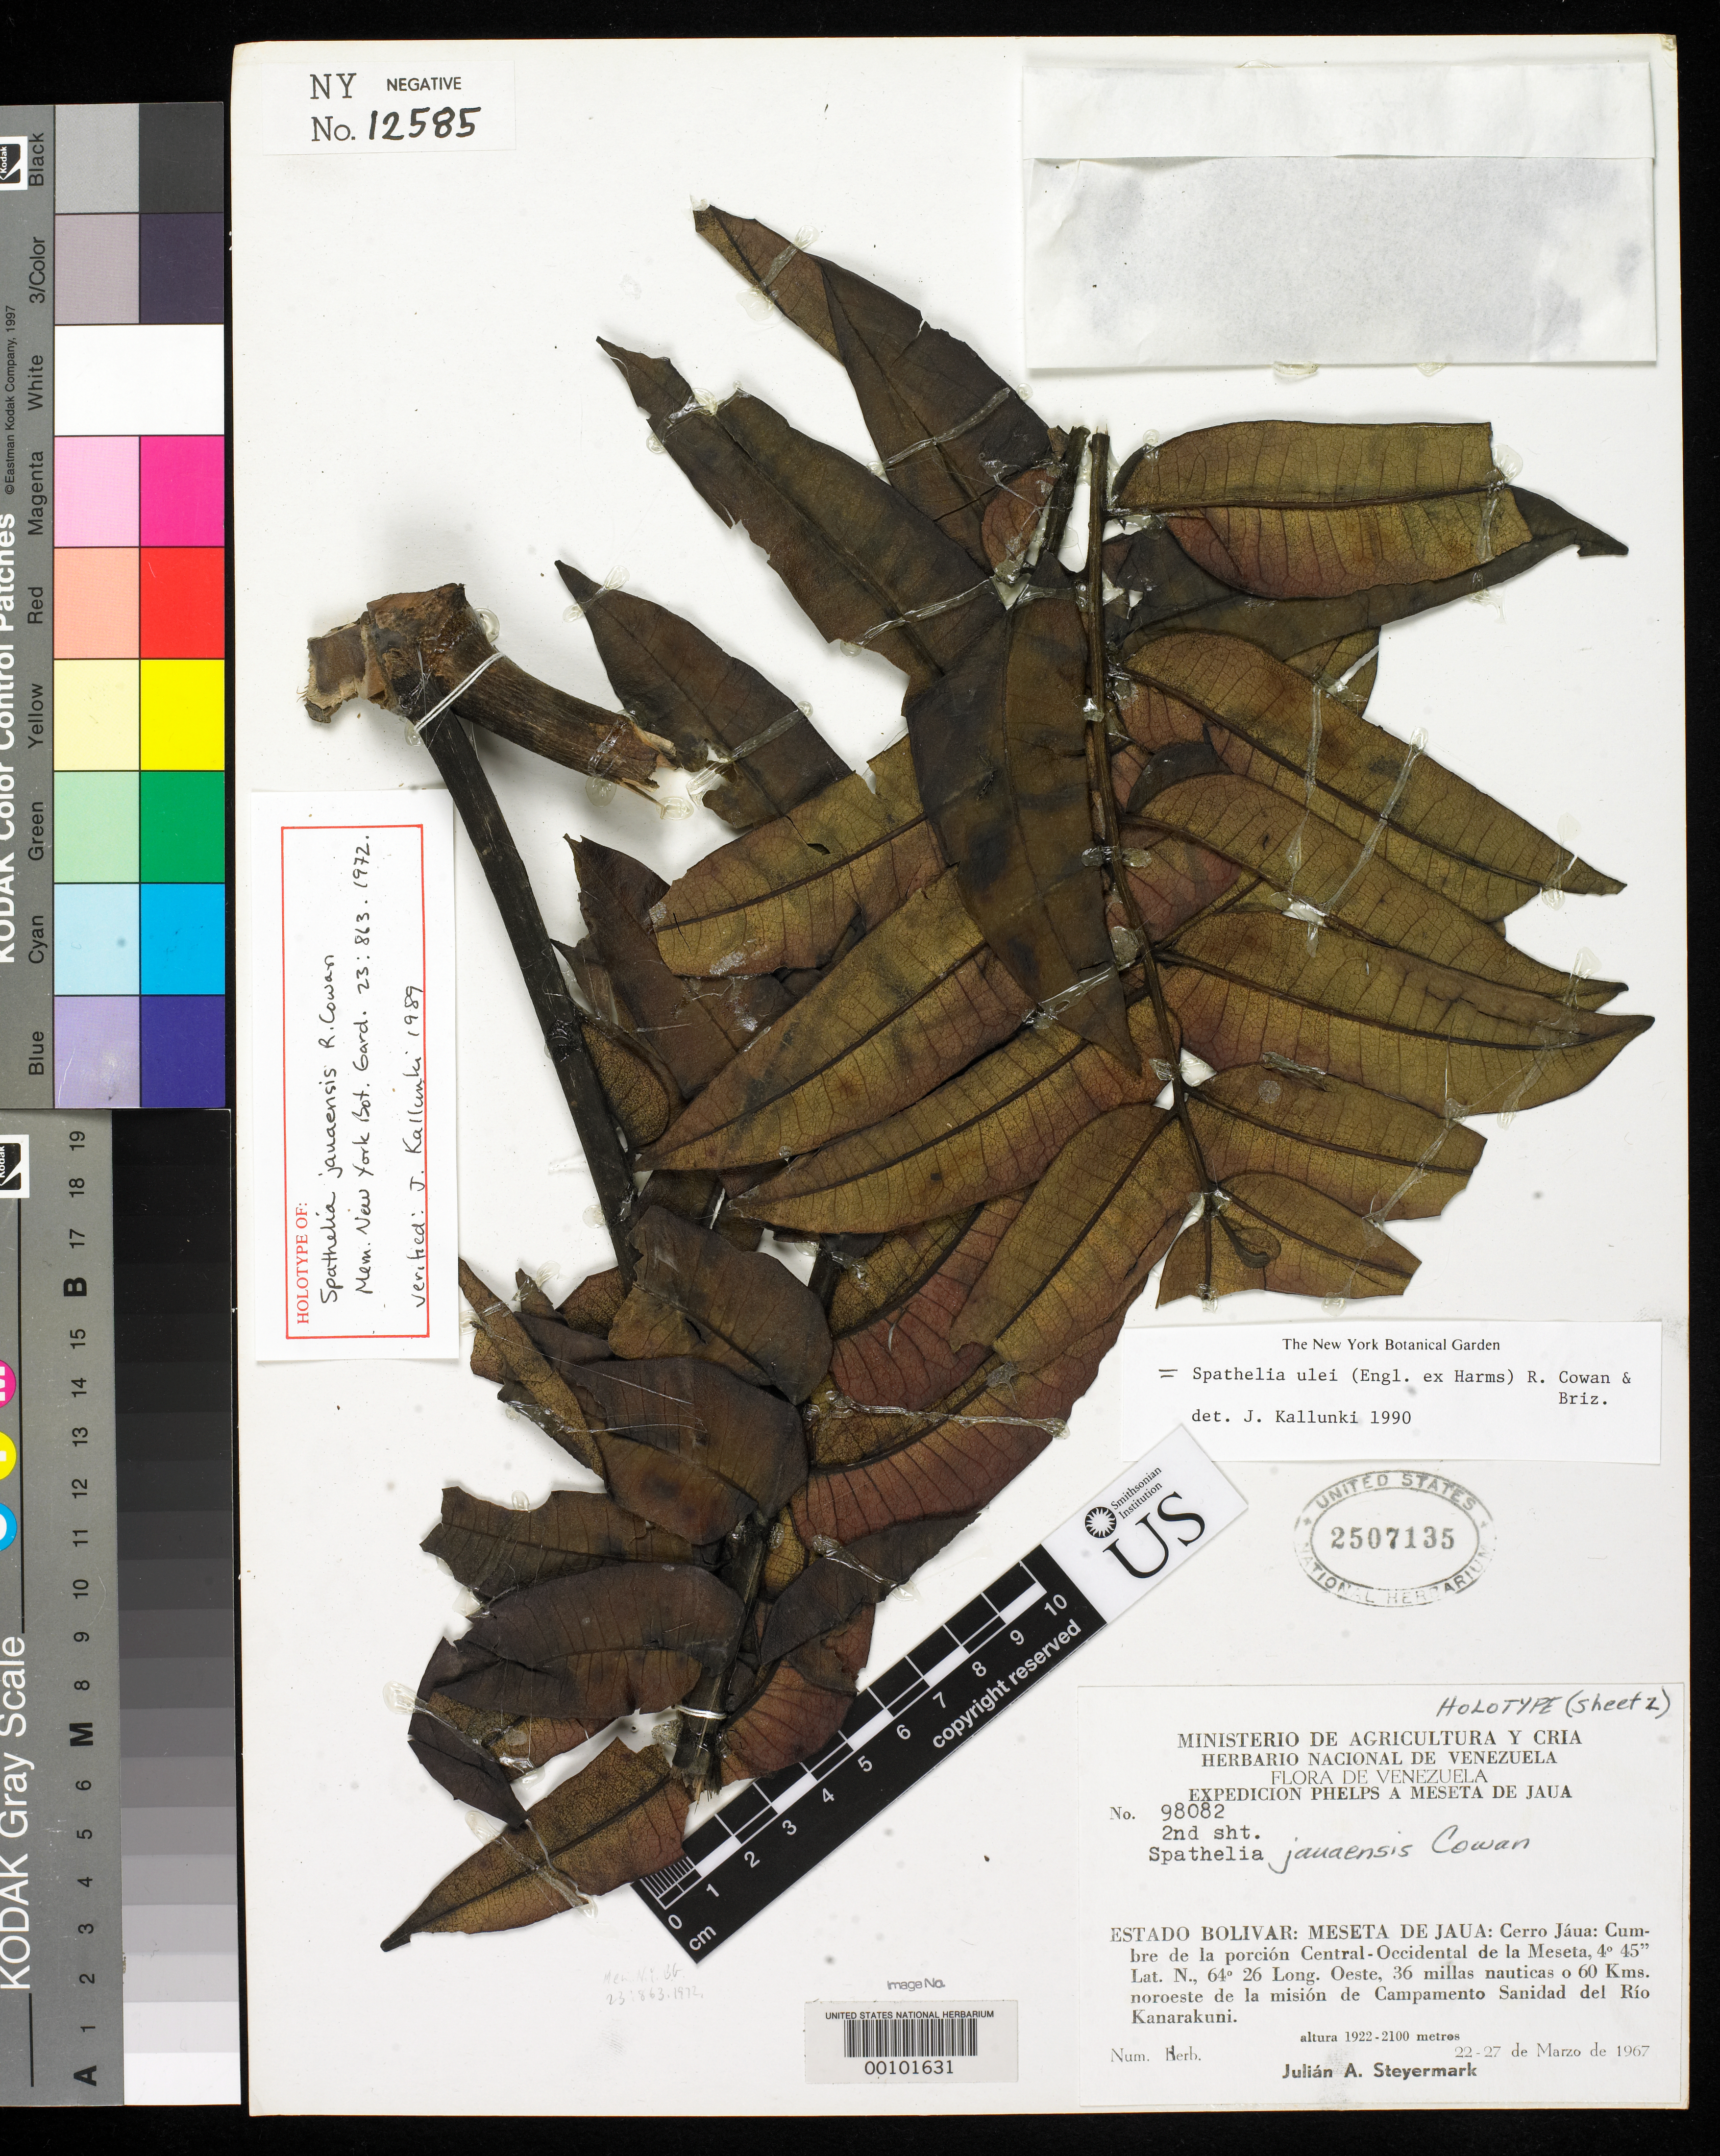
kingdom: Plantae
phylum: Tracheophyta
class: Magnoliopsida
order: Sapindales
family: Rutaceae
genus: Spathelia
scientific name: Spathelia jauaensis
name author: R.S. Cowan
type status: Holotype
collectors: J. Steyermark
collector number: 98082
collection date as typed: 22 Mar 1972 to 27 Mar 1972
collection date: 1972-03-22/1972-03-27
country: Venezuela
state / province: Bolivar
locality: Meseta de Jaua, Cerro Jaua.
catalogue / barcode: US 2507135